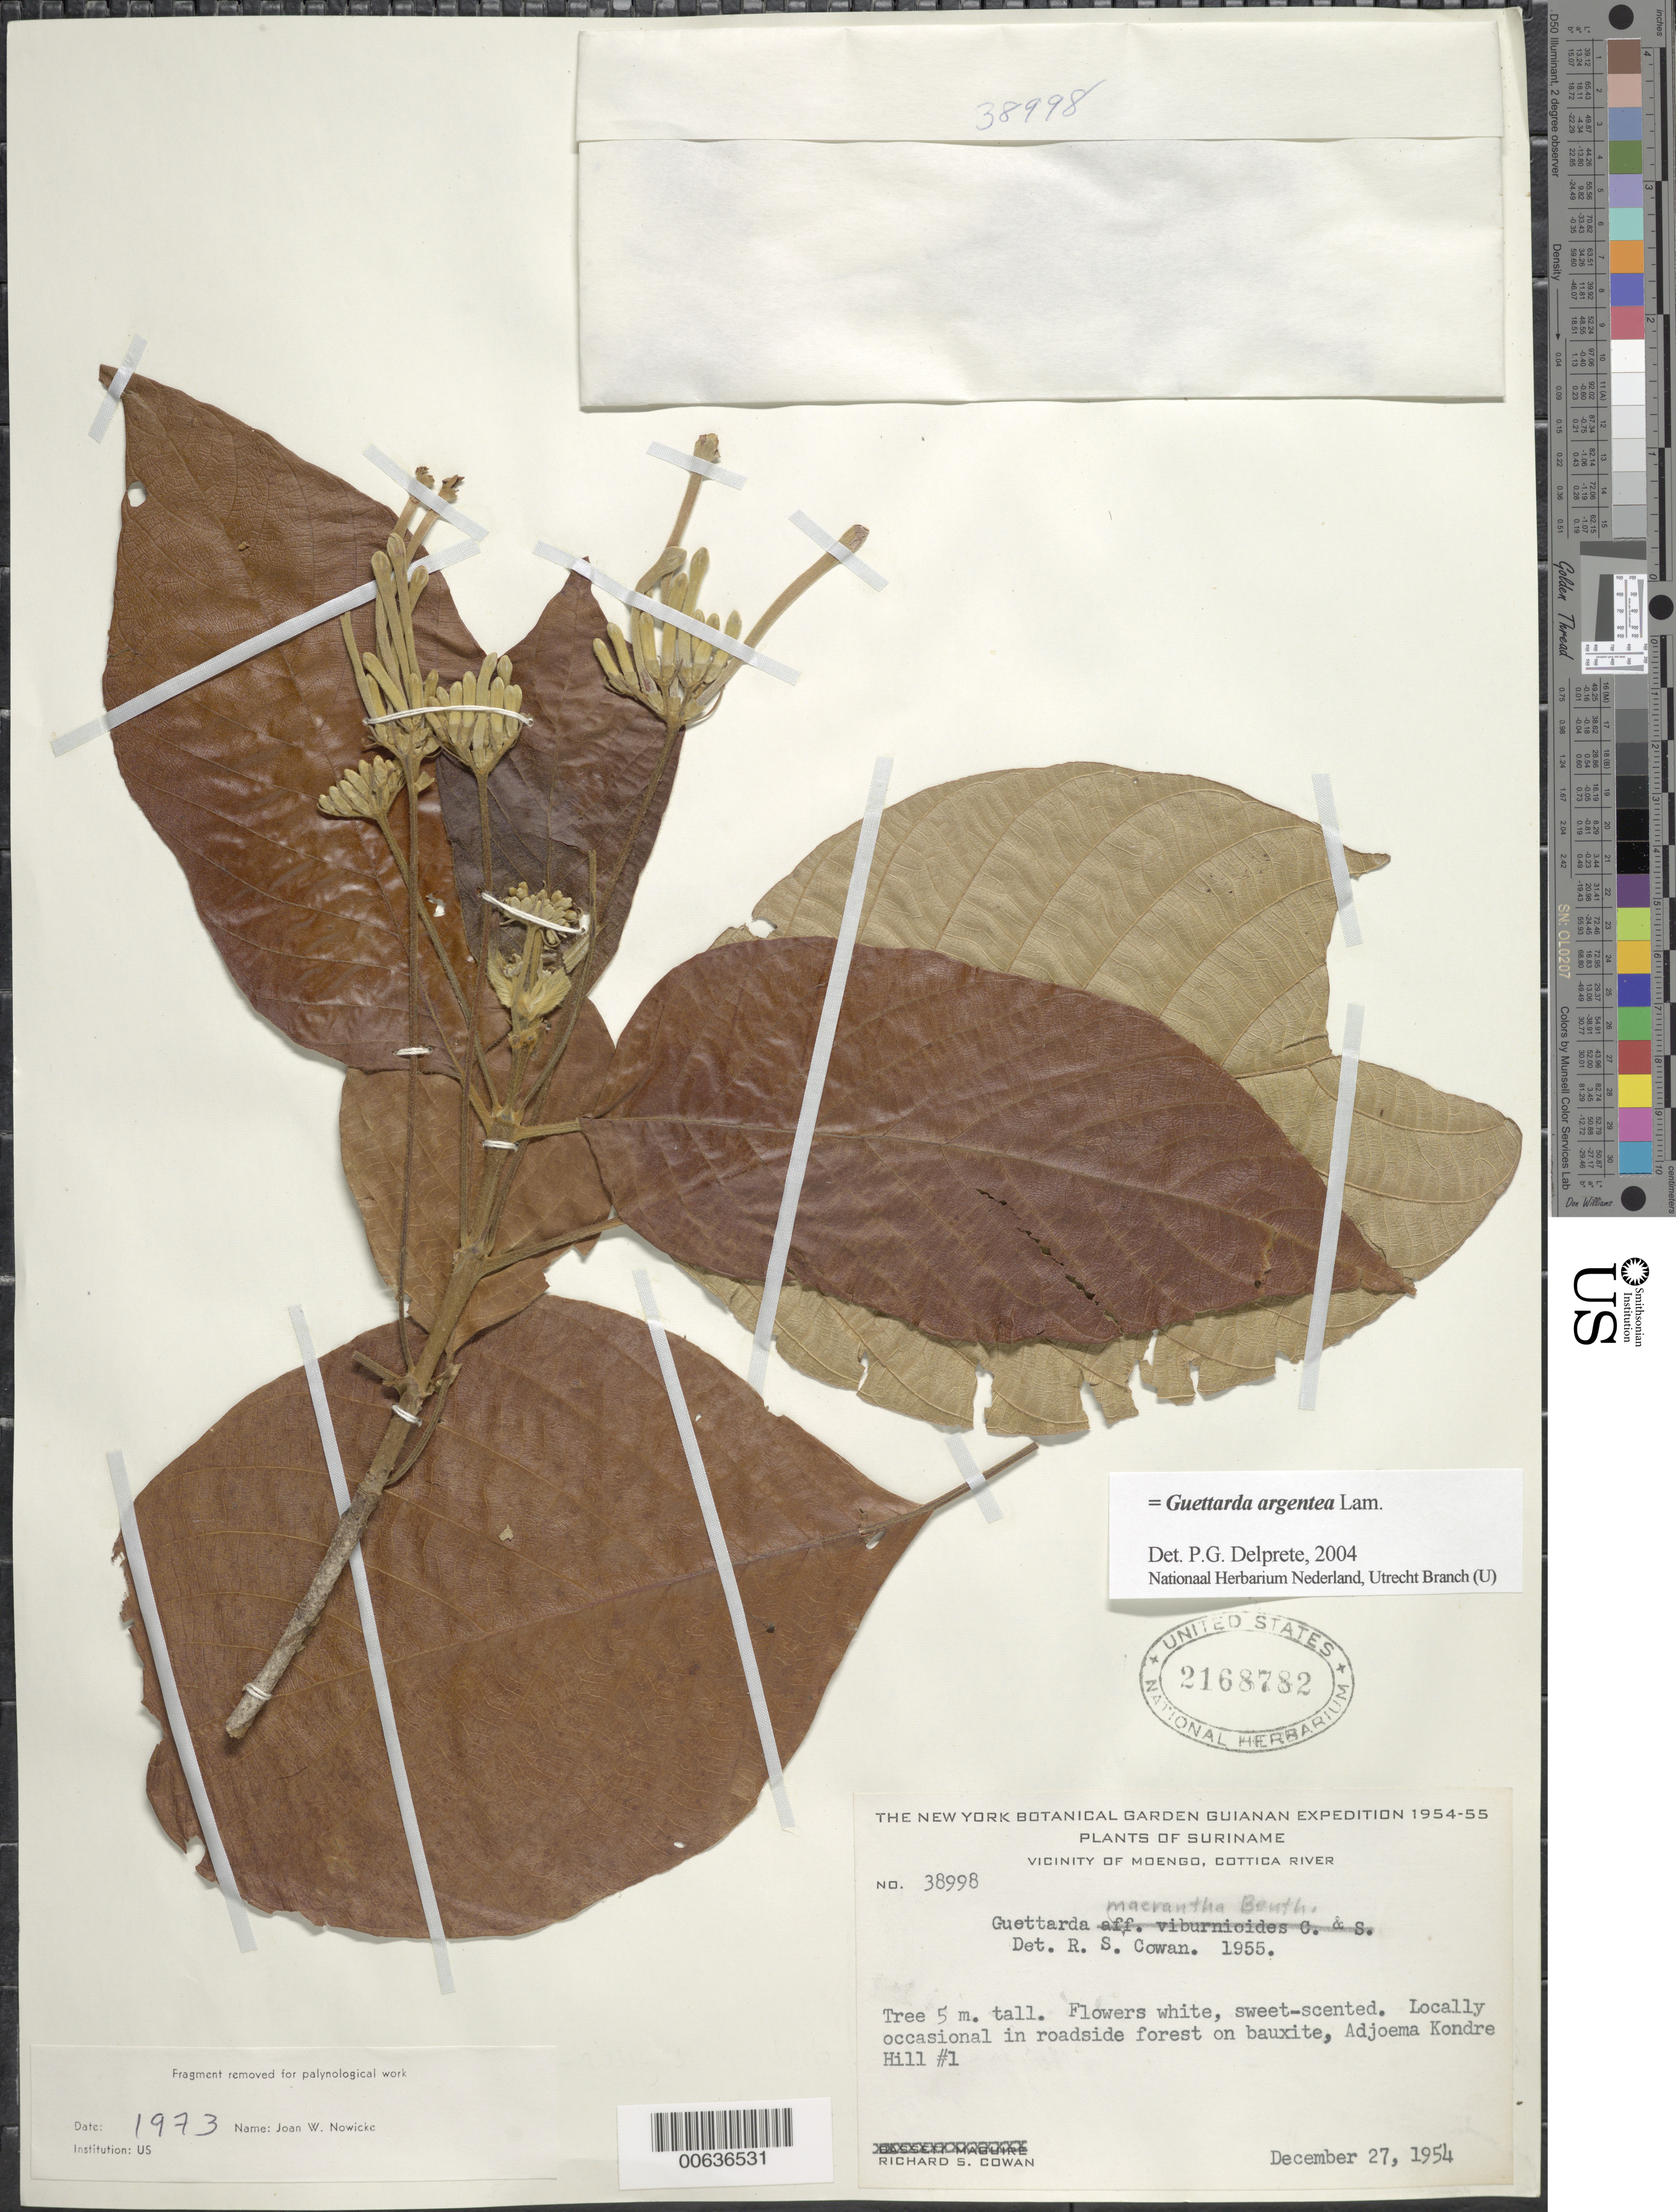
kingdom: Plantae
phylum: Tracheophyta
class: Magnoliopsida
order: Gentianales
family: Rubiaceae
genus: Guettarda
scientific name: Guettarda argentea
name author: Lam.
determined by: Delprete, P. G., Herb. de Guyane Cay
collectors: R. S. Cowan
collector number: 38998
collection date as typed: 27-Dec-54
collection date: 1954-12-27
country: Suriname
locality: Adjoema Kondre Hill #1, road to Adjoema Kondre Village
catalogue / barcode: US 2168782